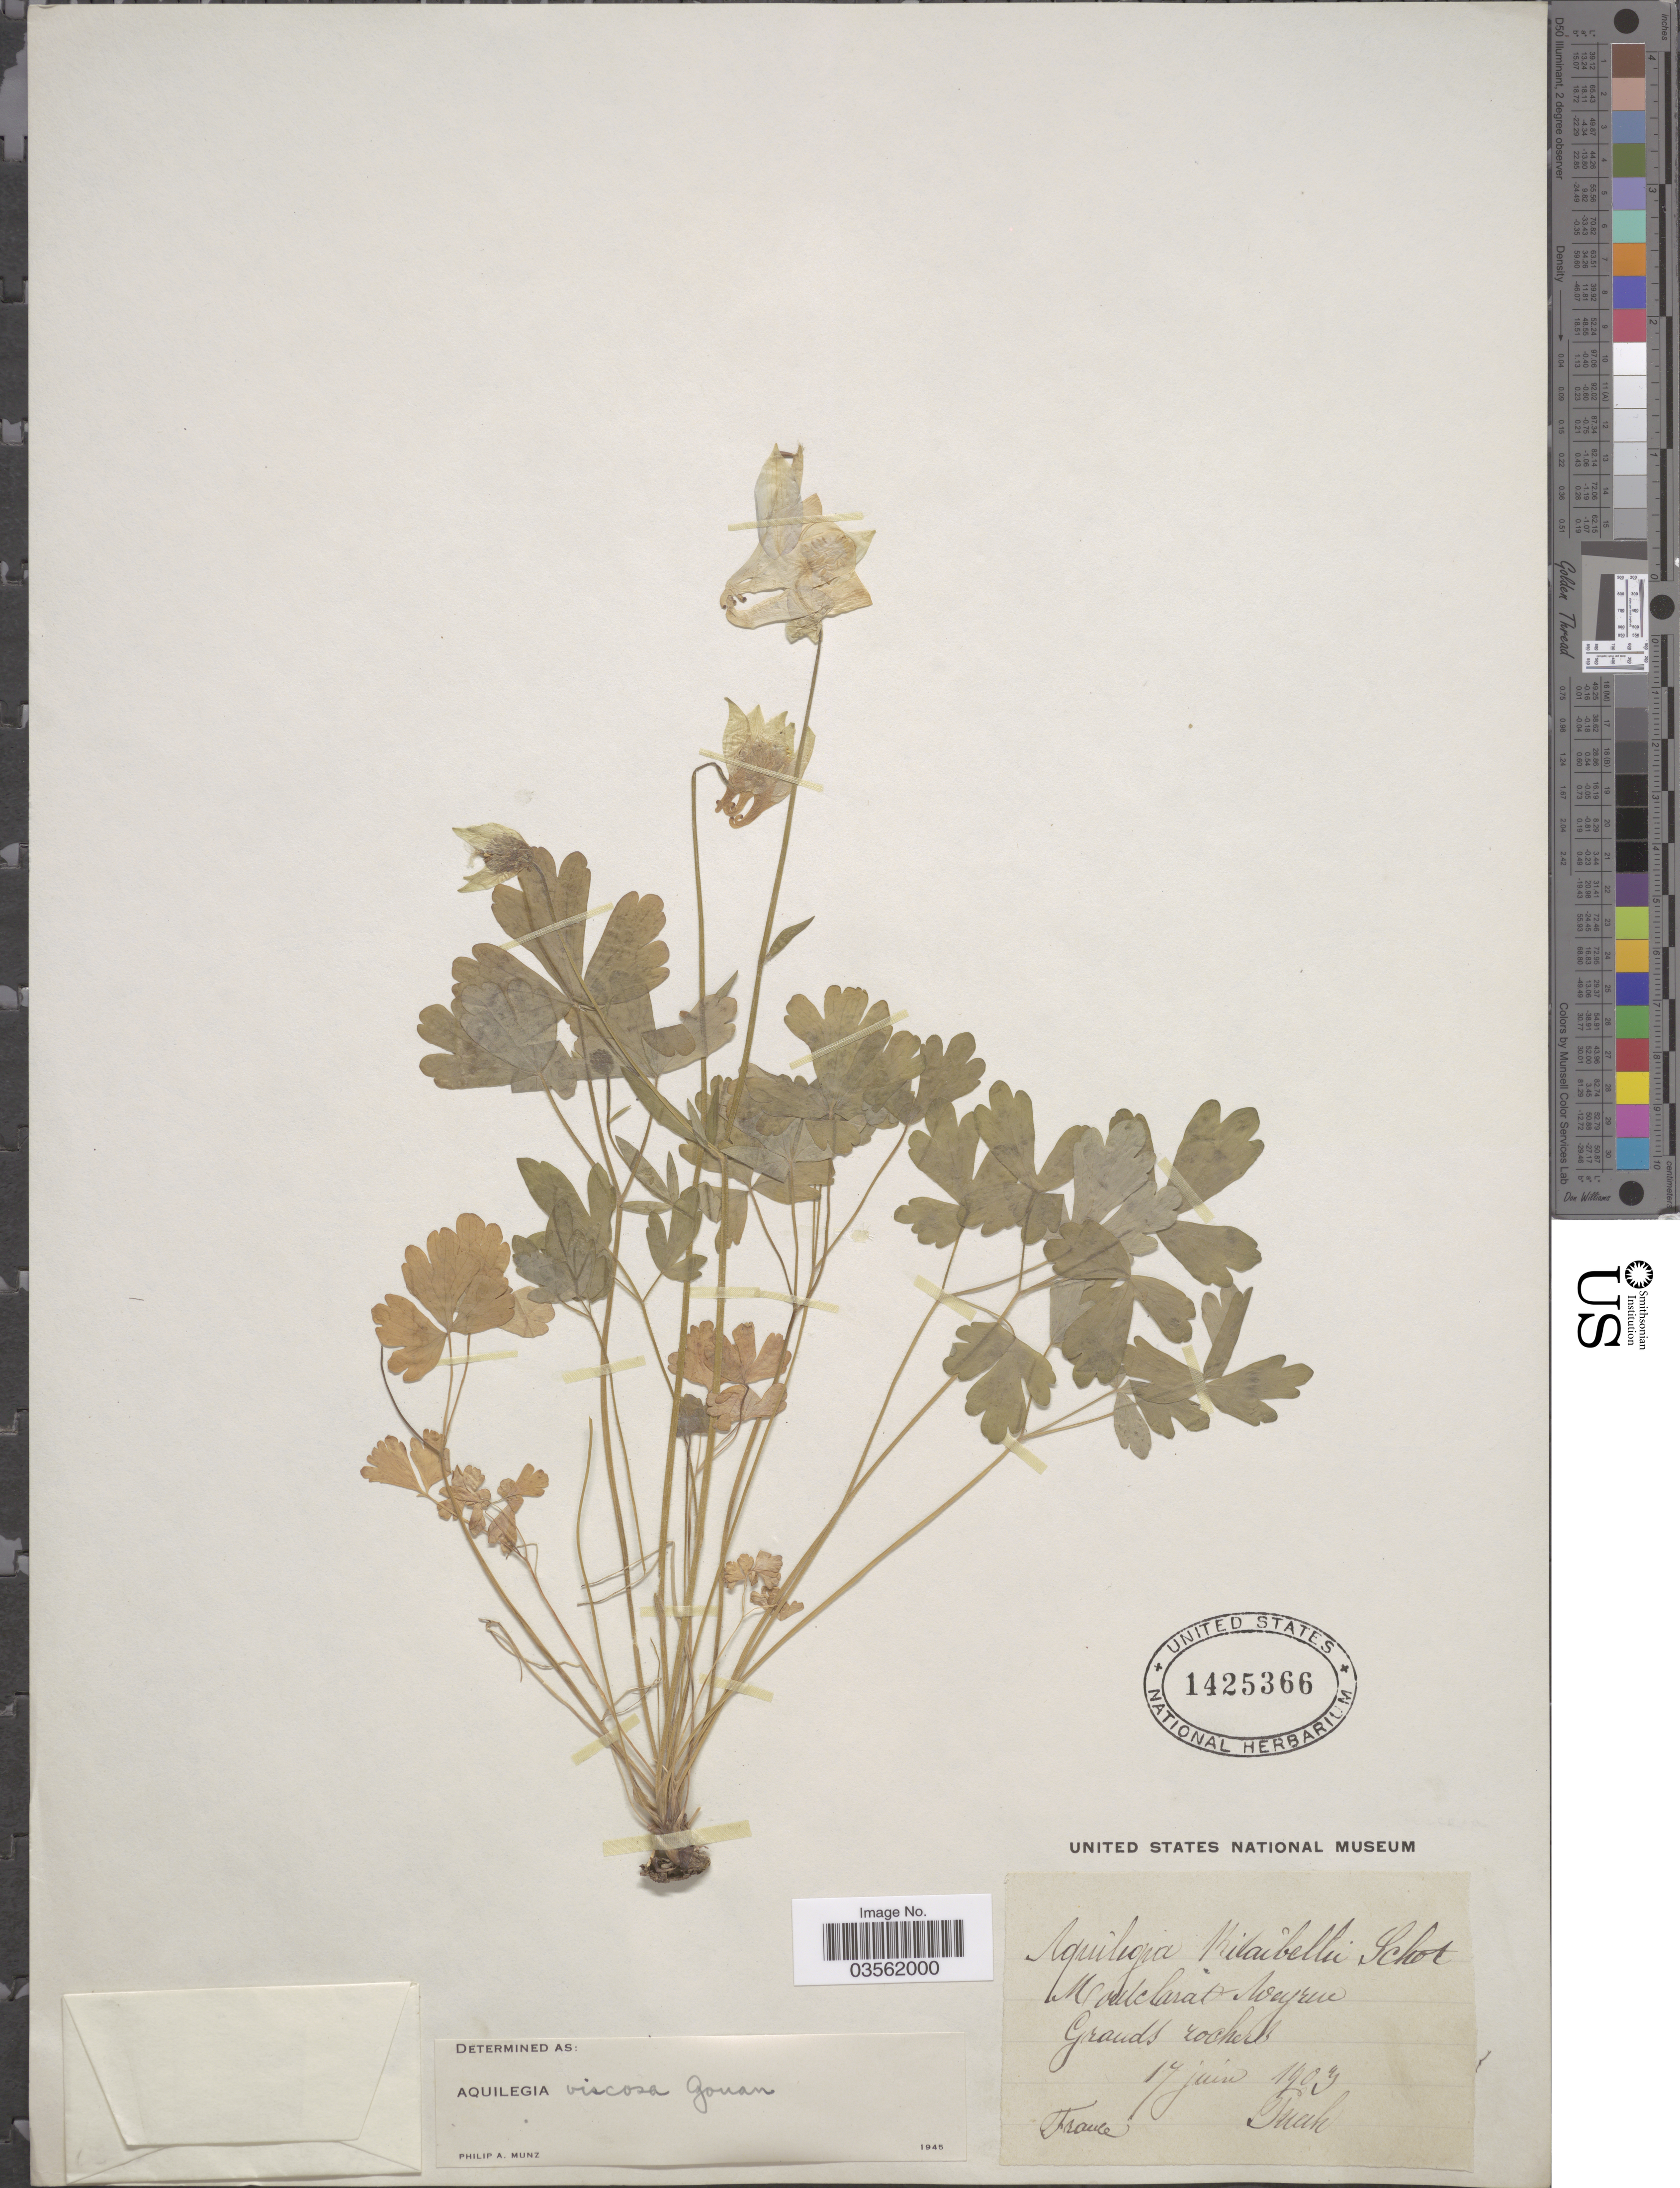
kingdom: Plantae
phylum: Tracheophyta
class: Magnoliopsida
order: Ranunculales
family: Ranunculaceae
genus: Aquilegia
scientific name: Aquilegia viscosa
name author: Gouan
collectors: Puech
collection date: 1909-06-17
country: France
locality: Grauds rochers.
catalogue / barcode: US 1425366